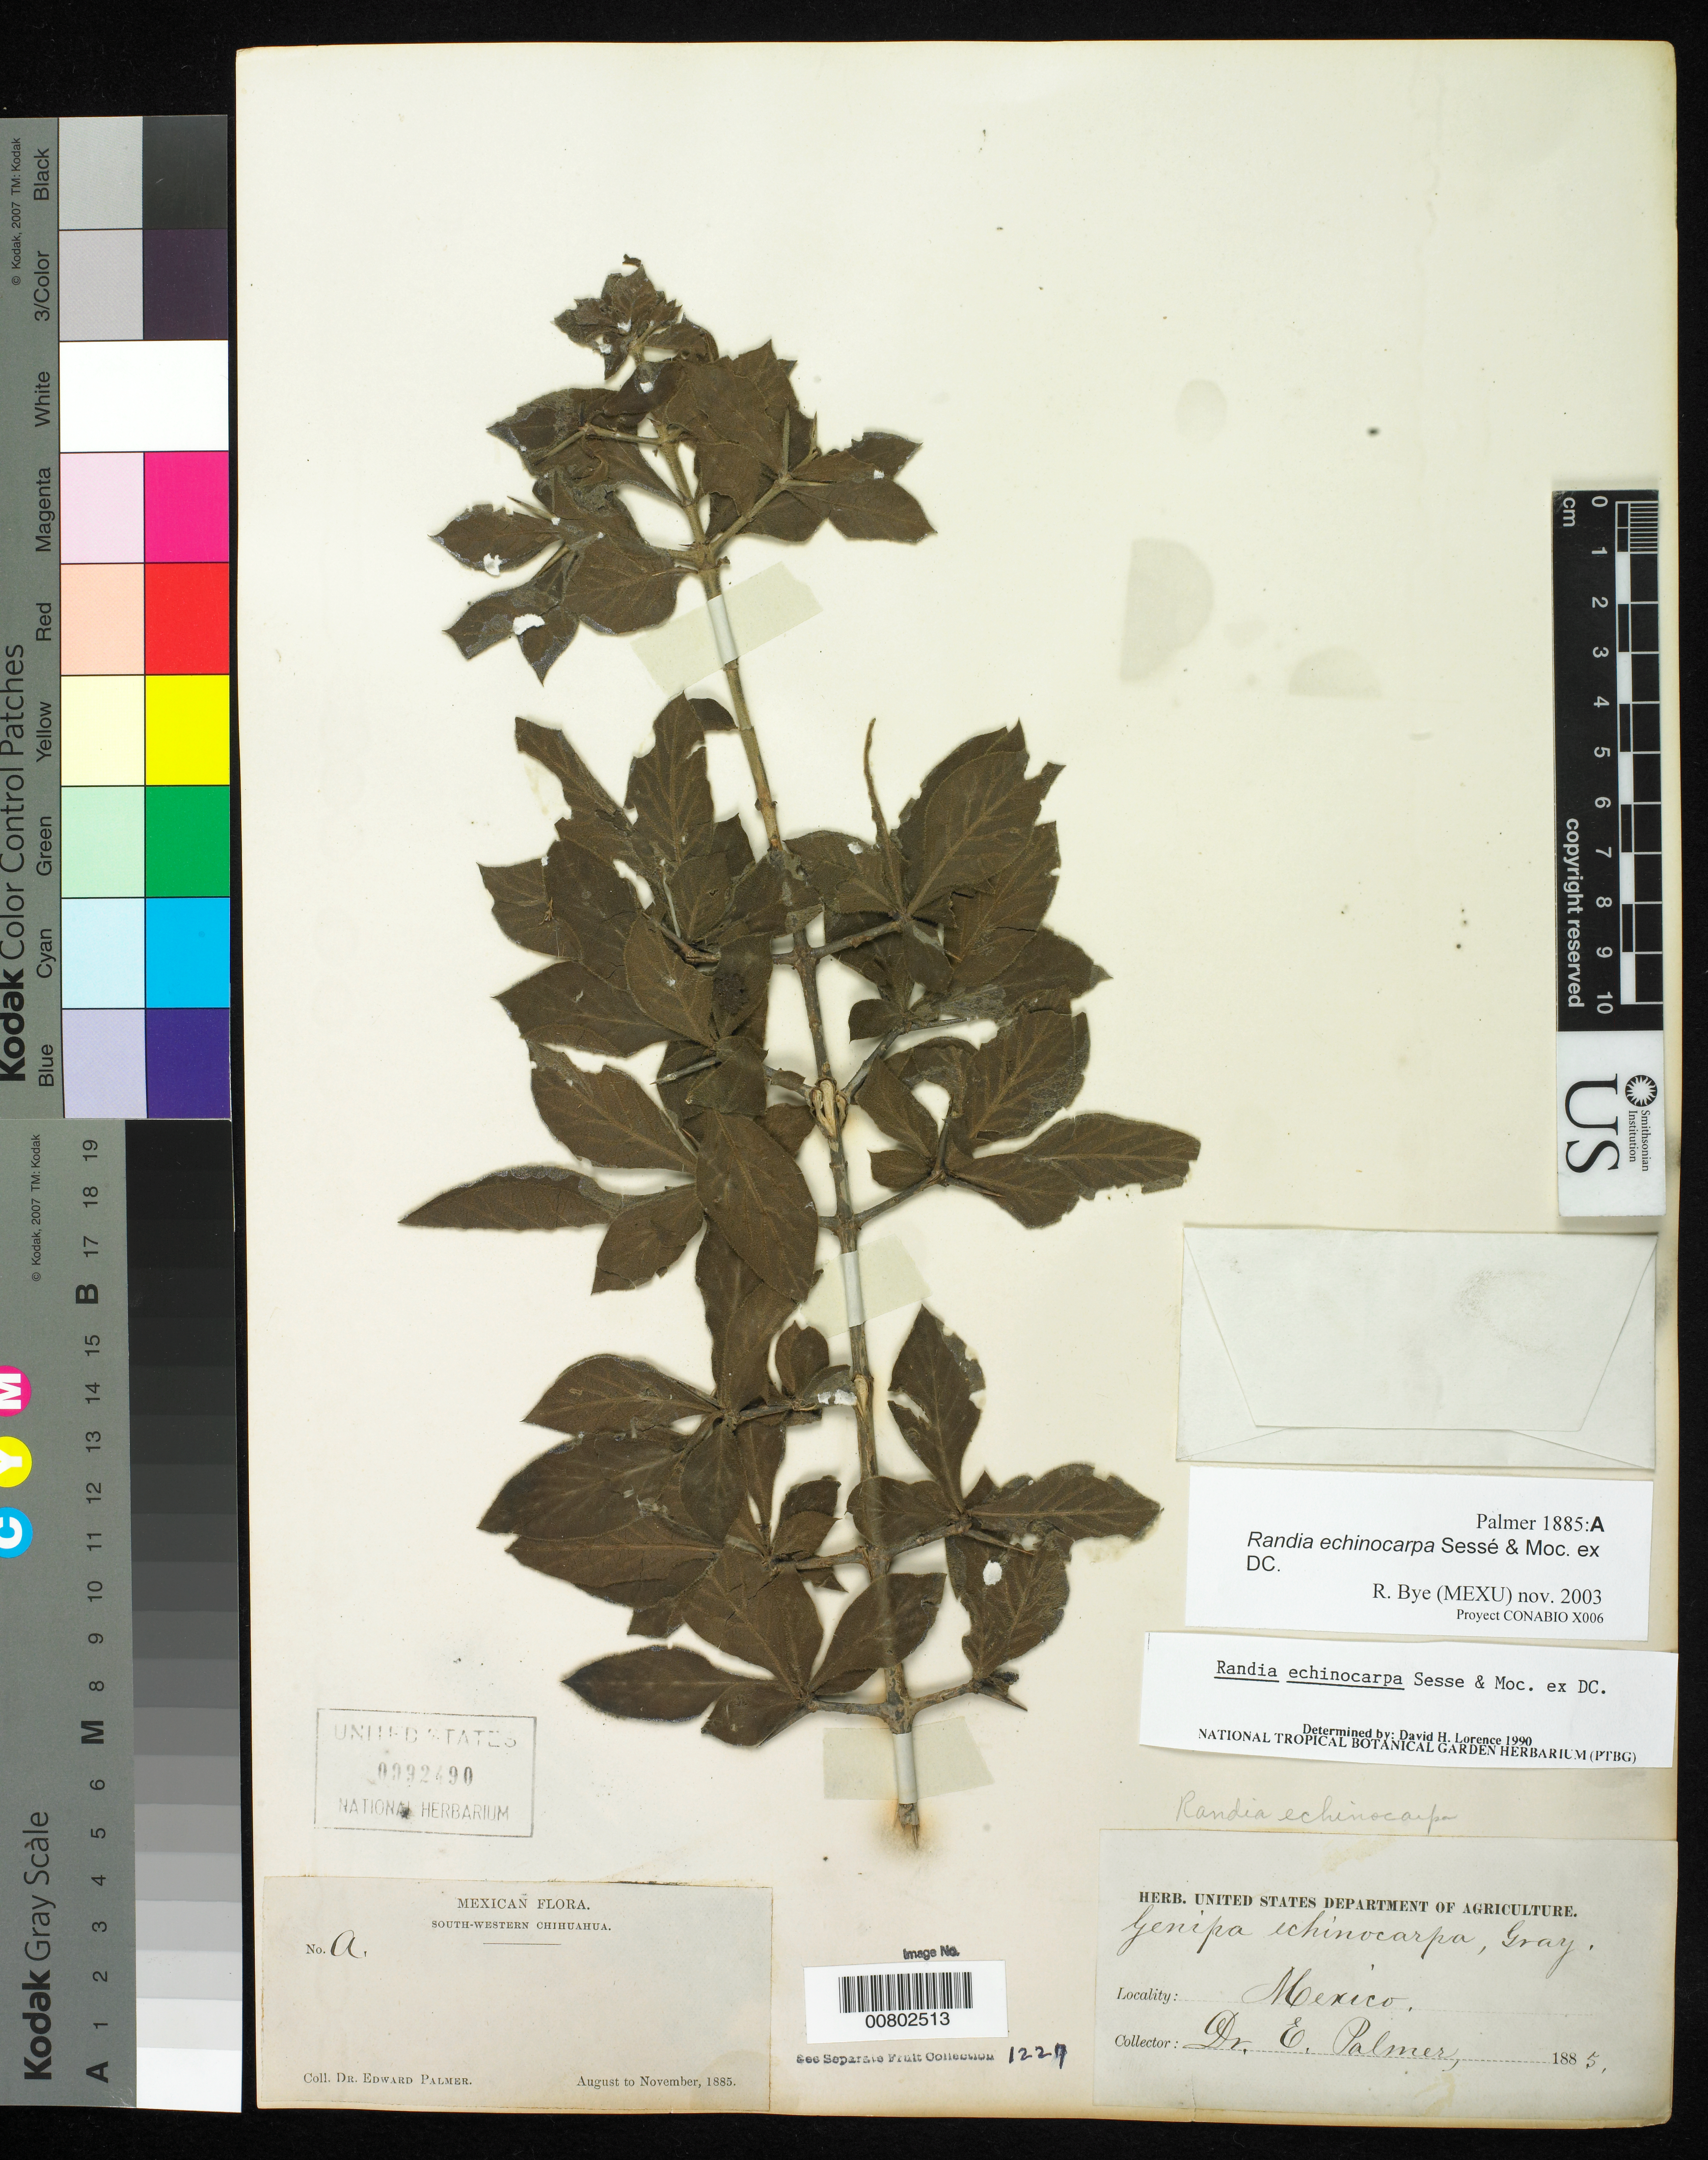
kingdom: Plantae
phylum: Tracheophyta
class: Magnoliopsida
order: Gentianales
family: Rubiaceae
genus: Randia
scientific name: Randia echinocarpa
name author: Sessé & Moc. ex DC.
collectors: E. Palmer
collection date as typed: Aug 1885 to -- Nov 1885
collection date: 1885-08/1885-11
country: Mexico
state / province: Chihuahua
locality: A SW Chihuahua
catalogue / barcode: US 92490